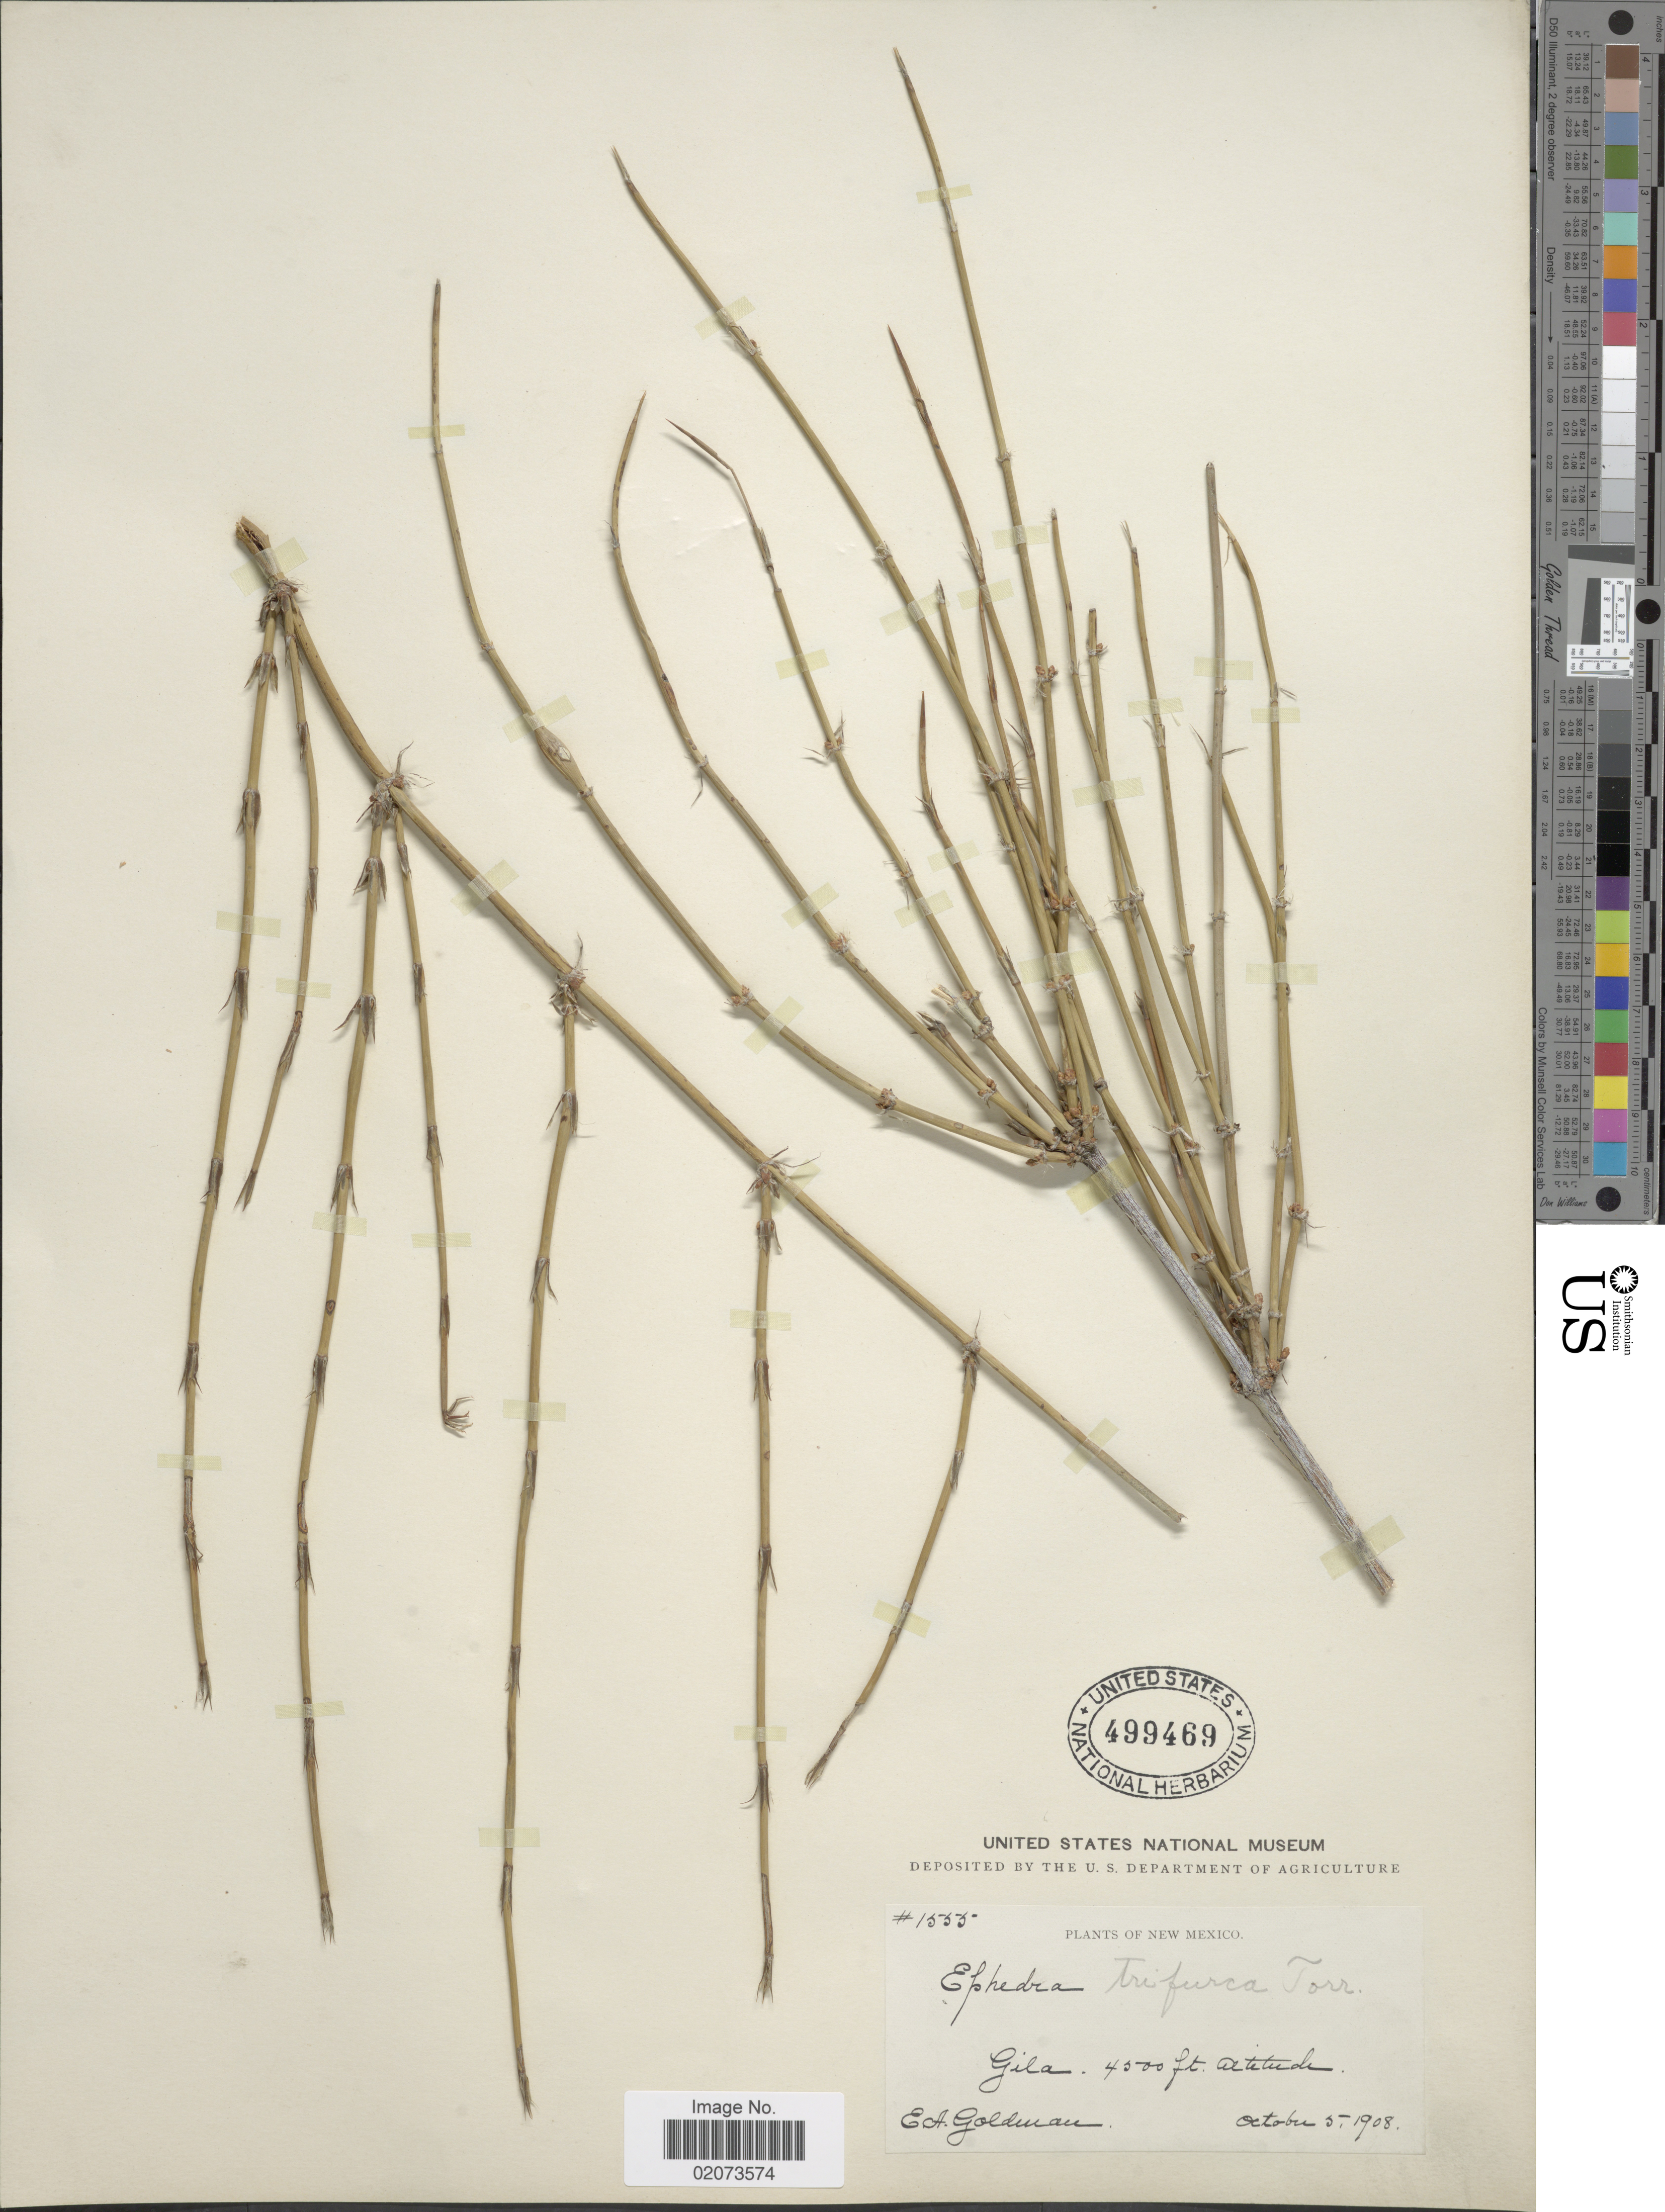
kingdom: Plantae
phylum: Tracheophyta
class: Gnetopsida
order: Ephedrales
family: Ephedraceae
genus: Ephedra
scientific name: Ephedra trifurca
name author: Torr. ex S. Watson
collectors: E. A. Goldman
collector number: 1555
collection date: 1908-10-05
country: United States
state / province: New Mexico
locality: Gila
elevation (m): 1372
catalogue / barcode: US 499469